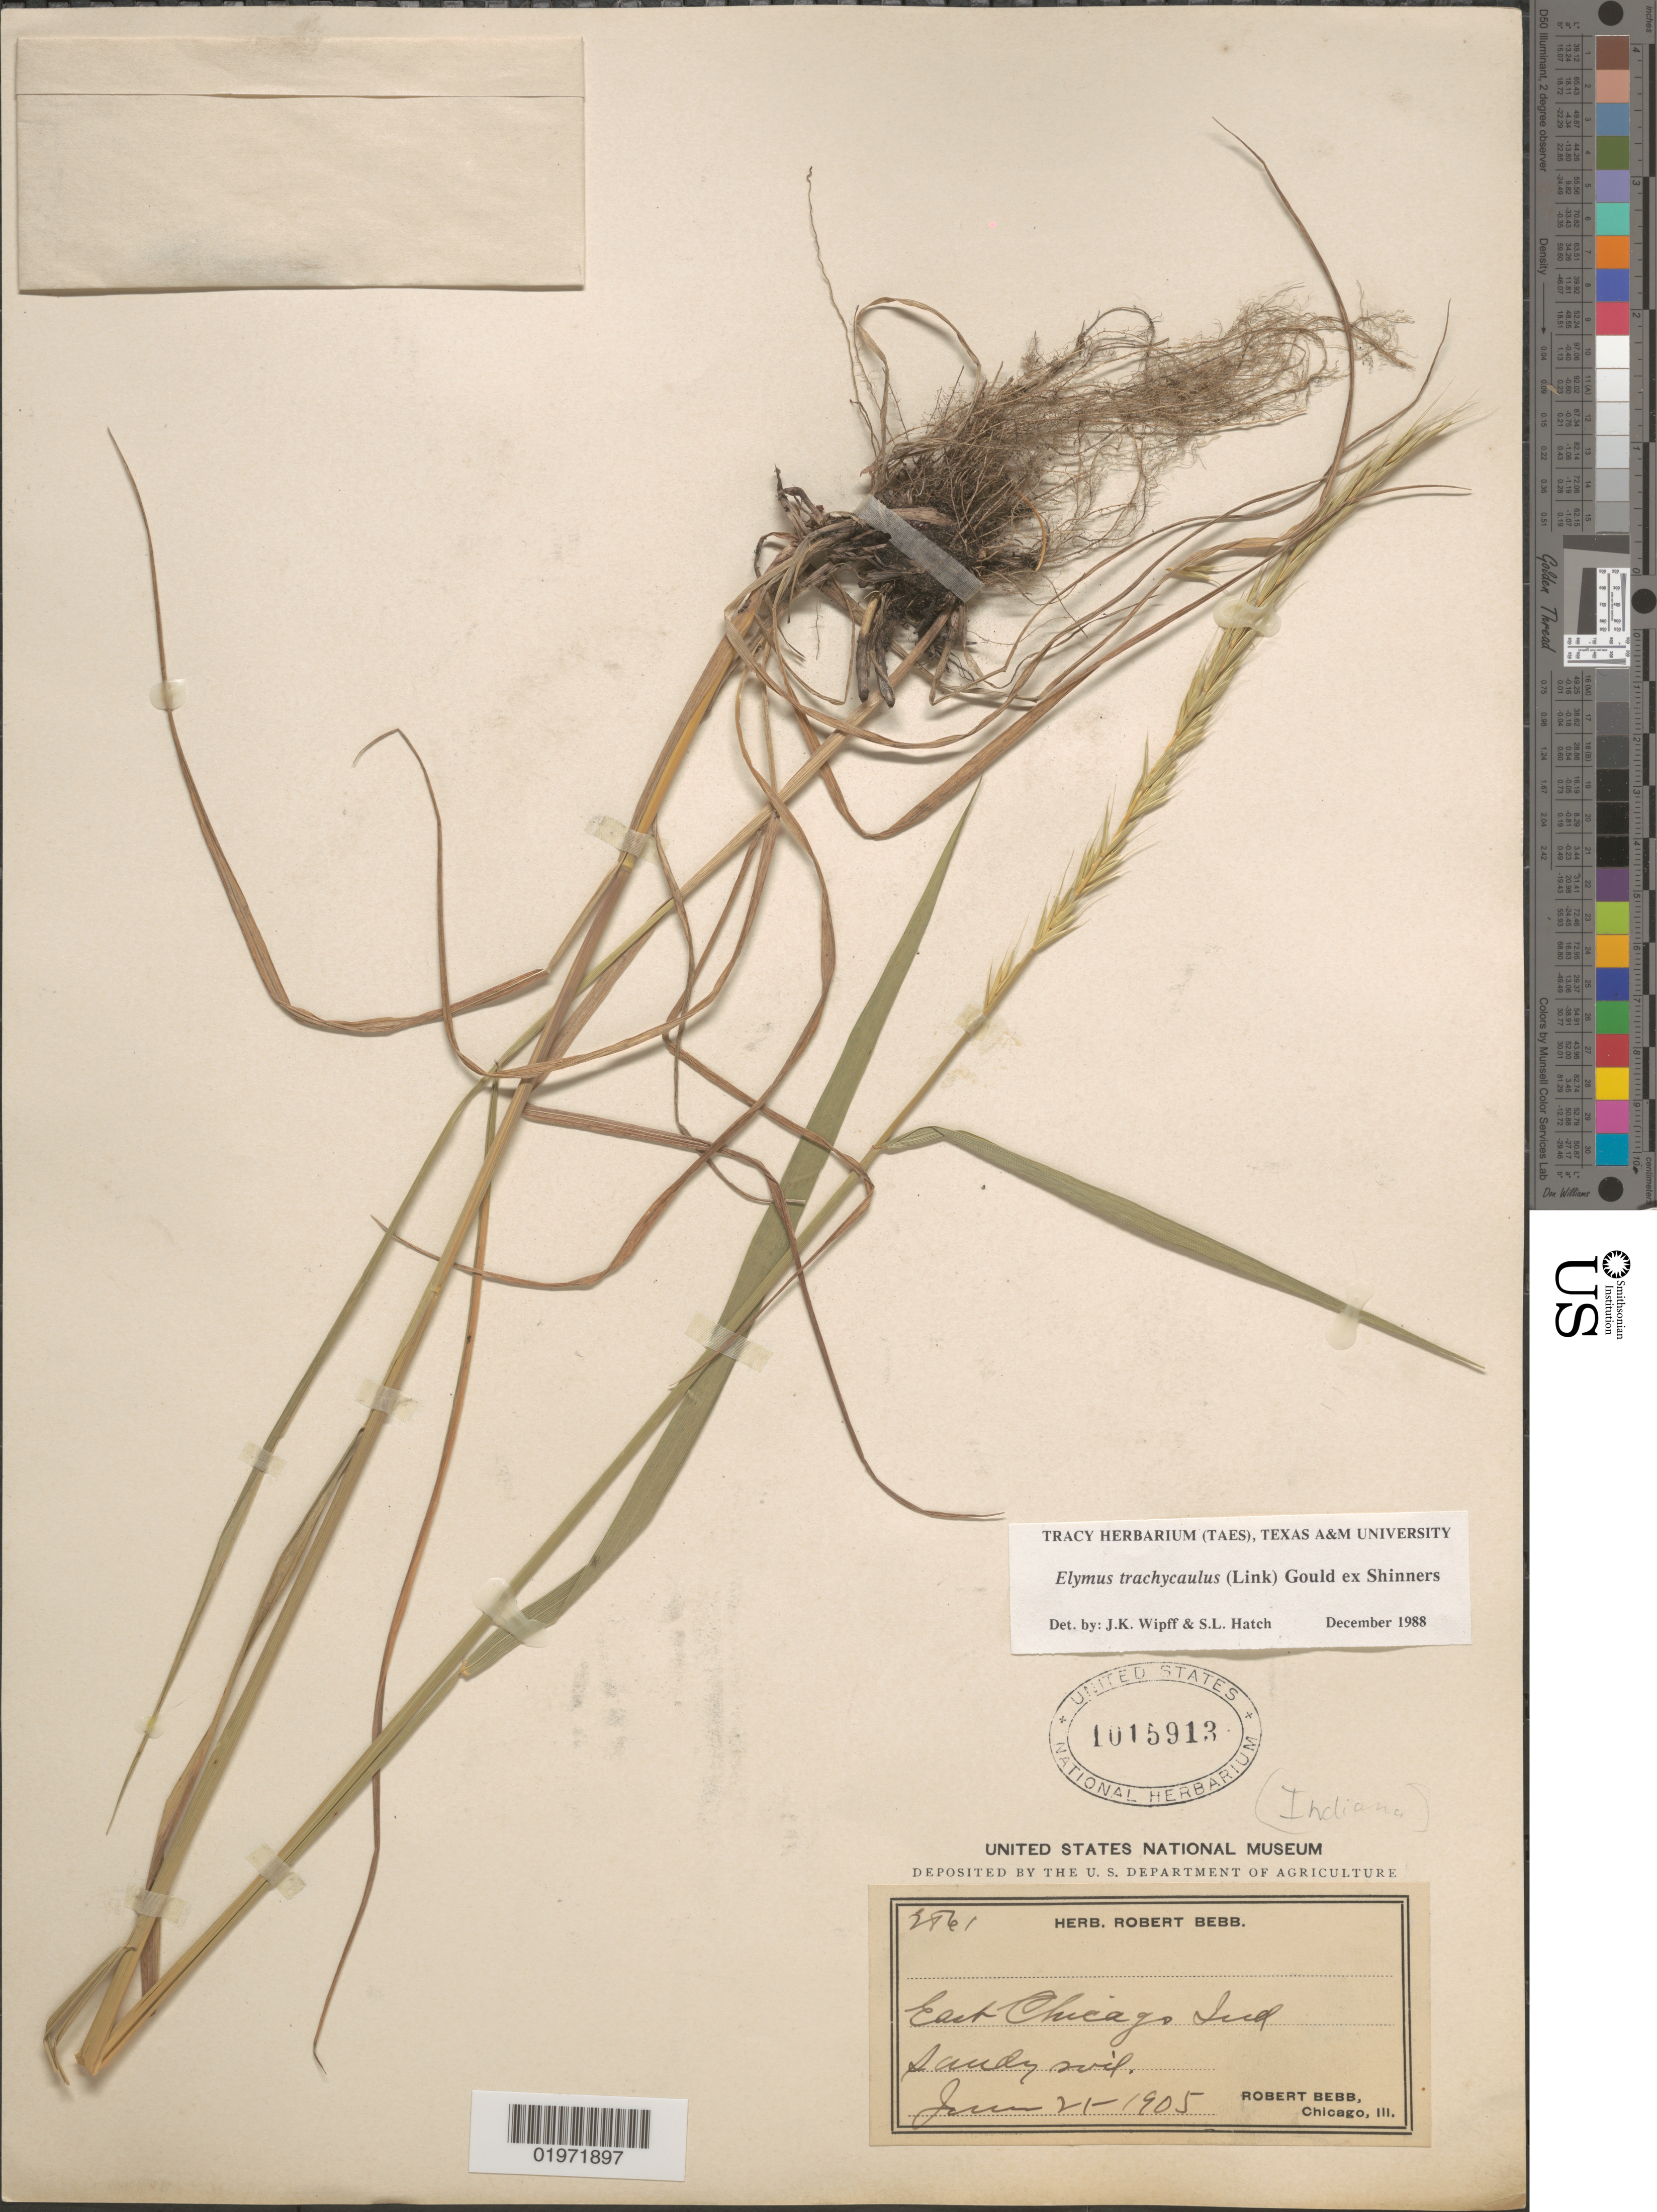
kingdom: Plantae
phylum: Tracheophyta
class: Liliopsida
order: Poales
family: Poaceae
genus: Elymus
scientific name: Elymus trachycaulus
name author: (Link) Gould ex Shinners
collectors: R. Bebb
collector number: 2861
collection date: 1905-06-21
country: United States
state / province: Indiana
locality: East Chicago Ind. Sandy soil.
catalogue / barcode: US 1015913